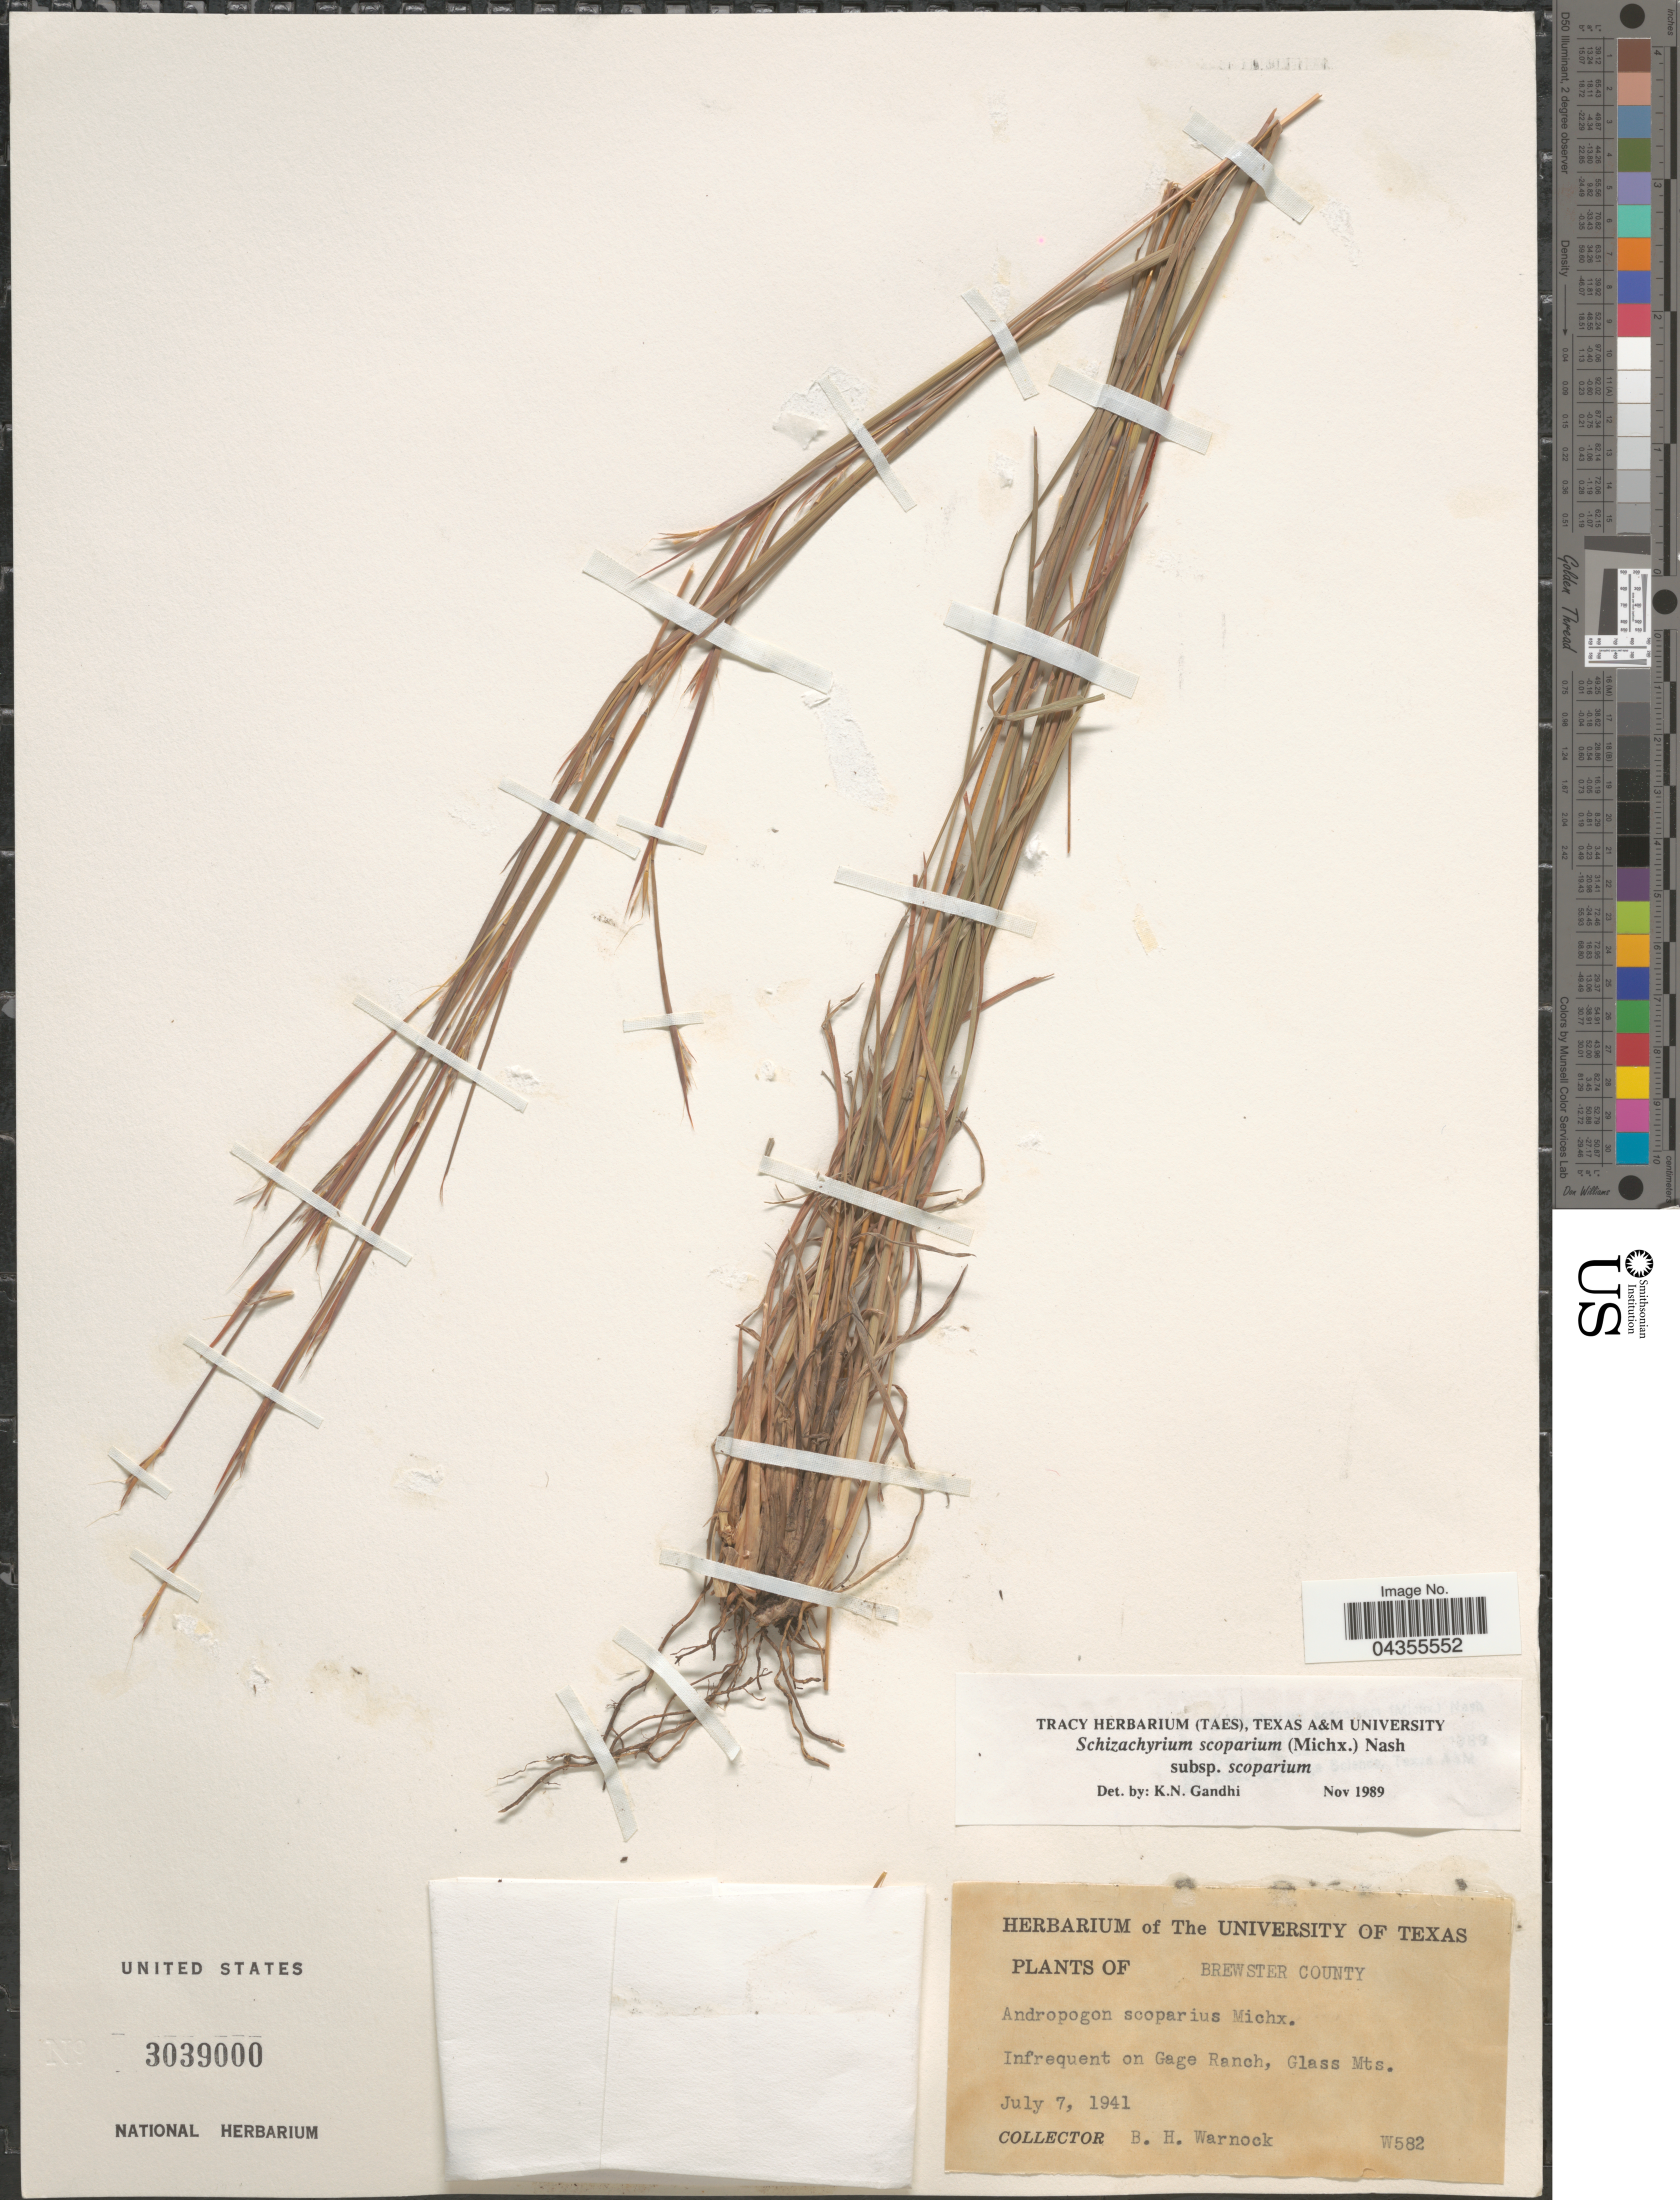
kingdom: Plantae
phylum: Tracheophyta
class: Liliopsida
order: Poales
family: Poaceae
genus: Schizachyrium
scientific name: Schizachyrium scoparium var. scoparium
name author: (Michx.) Nash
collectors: B. H. Warnock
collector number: W582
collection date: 1941-07-07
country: United States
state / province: Texas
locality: Brewster County. Infrequent on Gage Ranch, Glass Mts.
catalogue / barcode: US 3039000